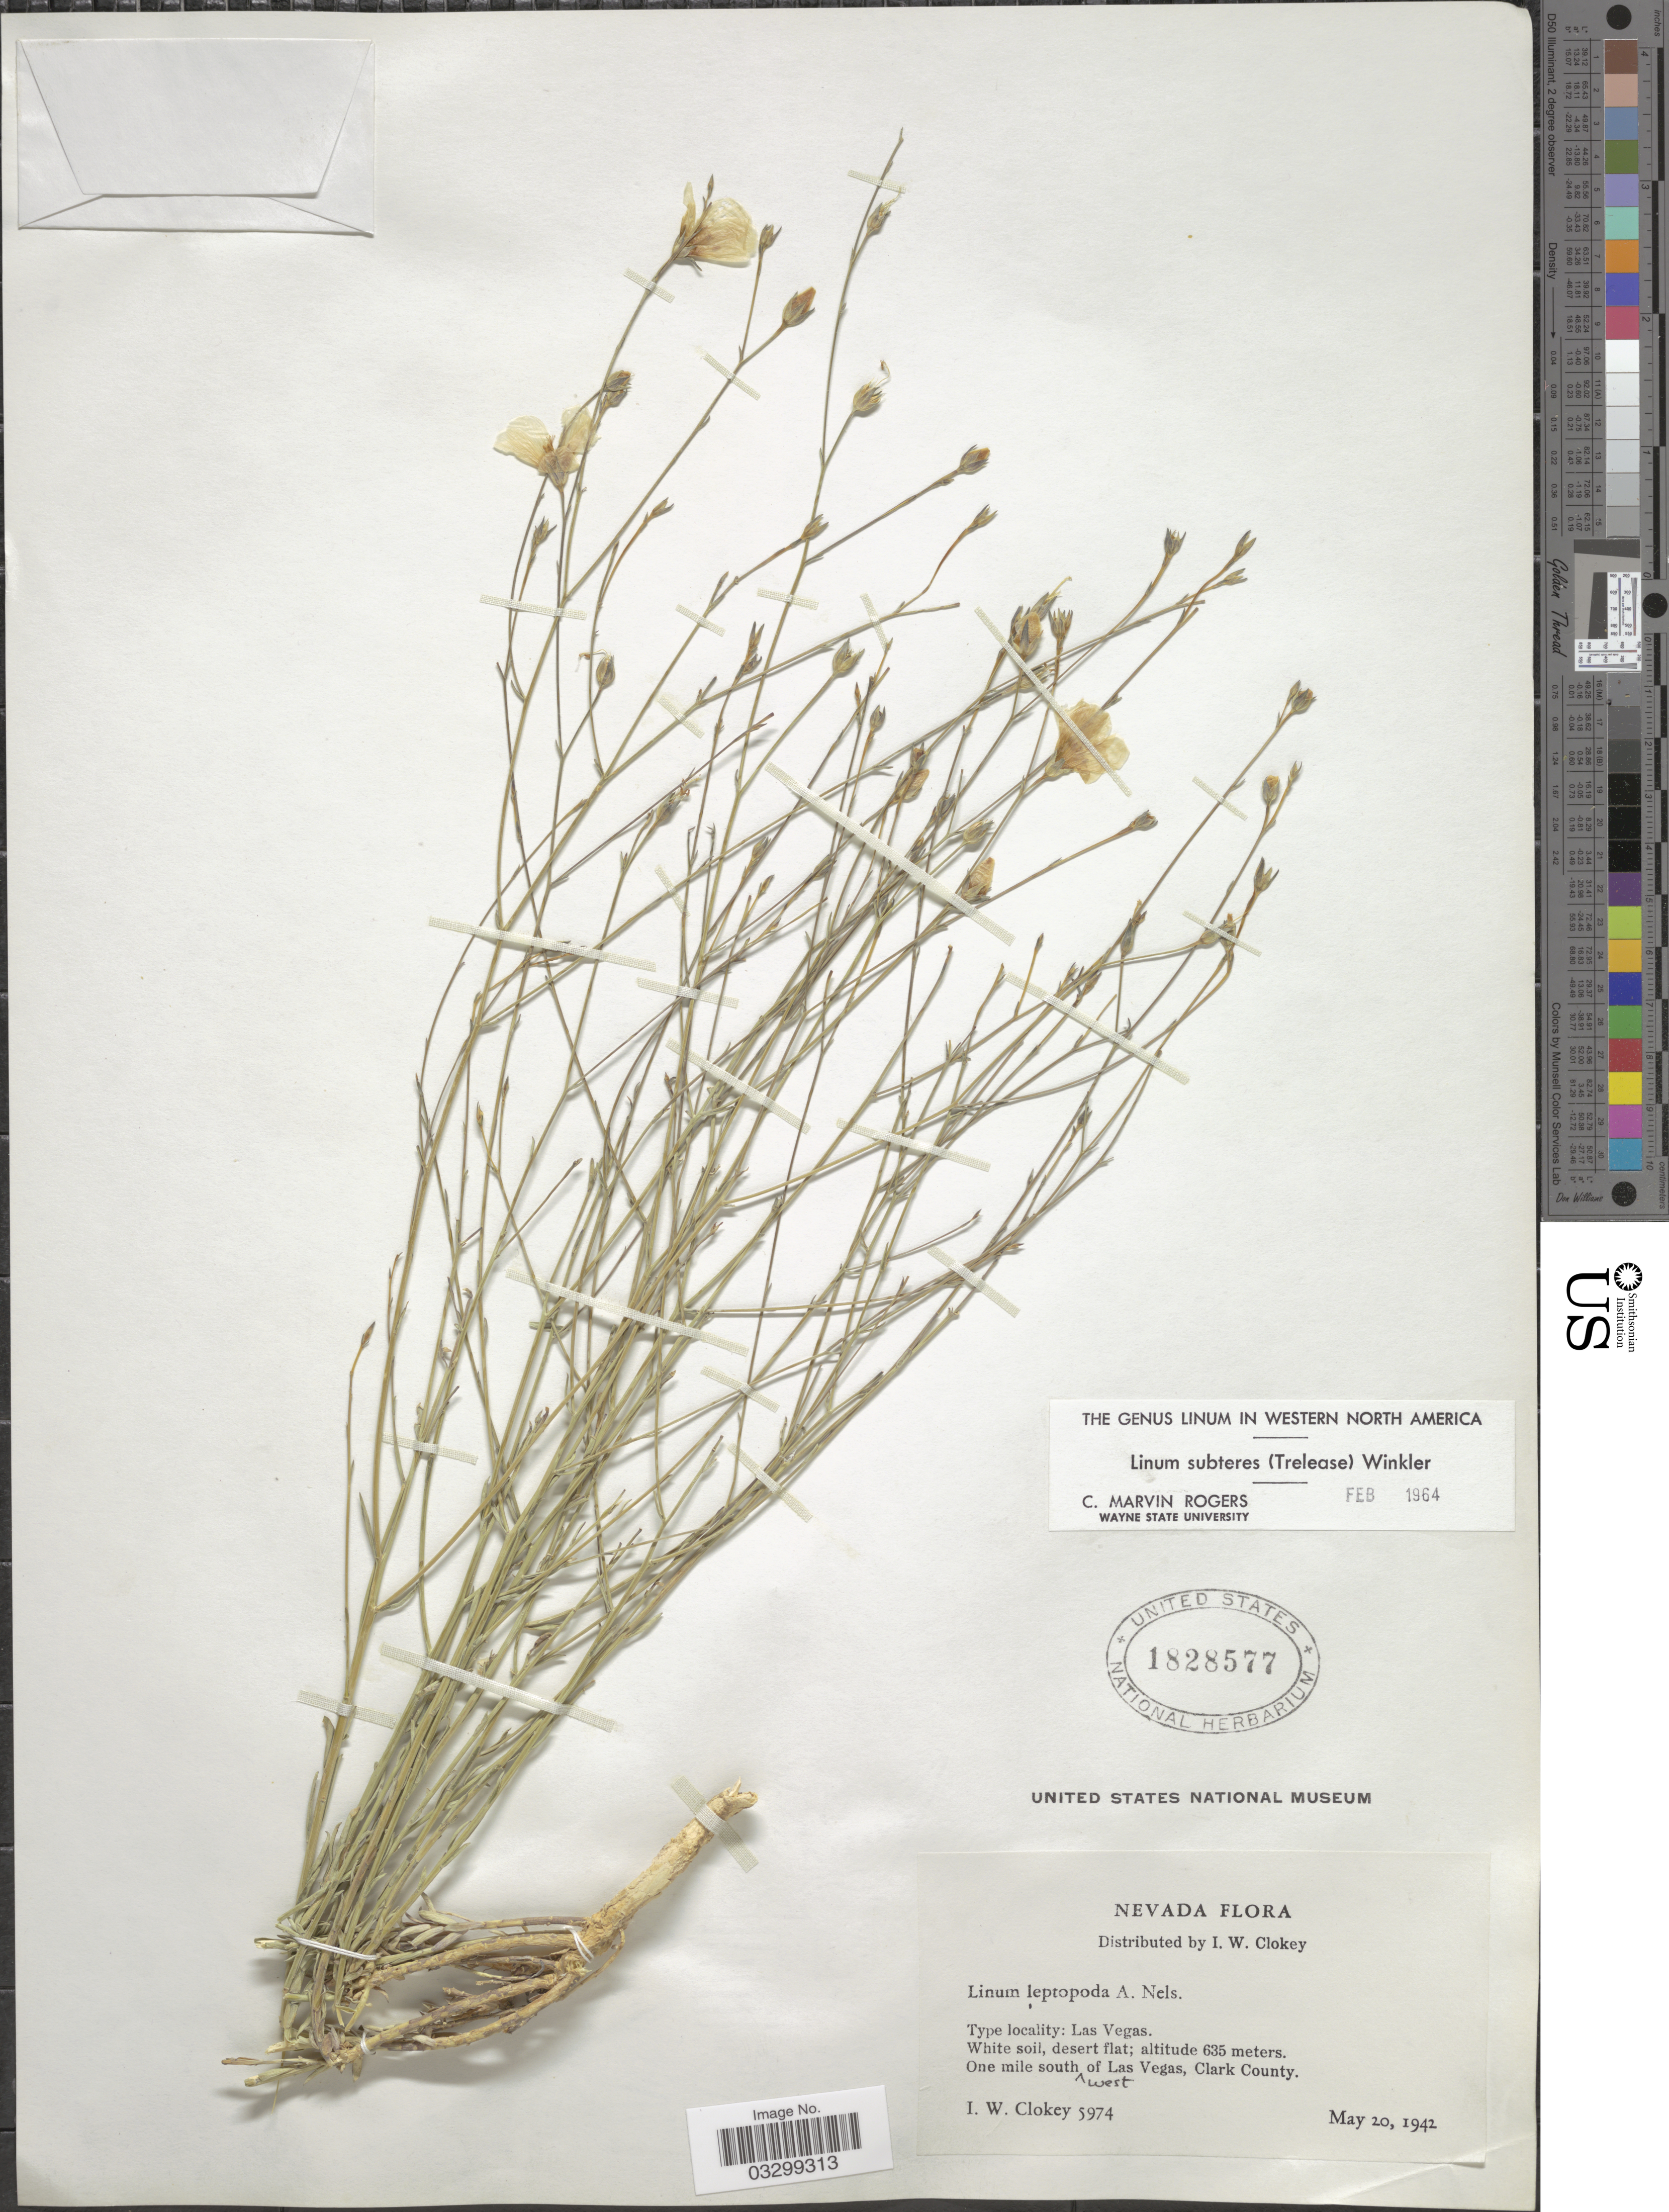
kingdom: Plantae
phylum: Tracheophyta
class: Magnoliopsida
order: Malpighiales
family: Linaceae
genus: Linum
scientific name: Linum subteres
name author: (Trel.) H.J.P. Winkl.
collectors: I. W. Clokey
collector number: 5974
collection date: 1942-05-20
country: United States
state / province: Nevada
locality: Las Vegas. One mile south west of Las Vegas, Clark County.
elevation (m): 635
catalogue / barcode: US 1828577